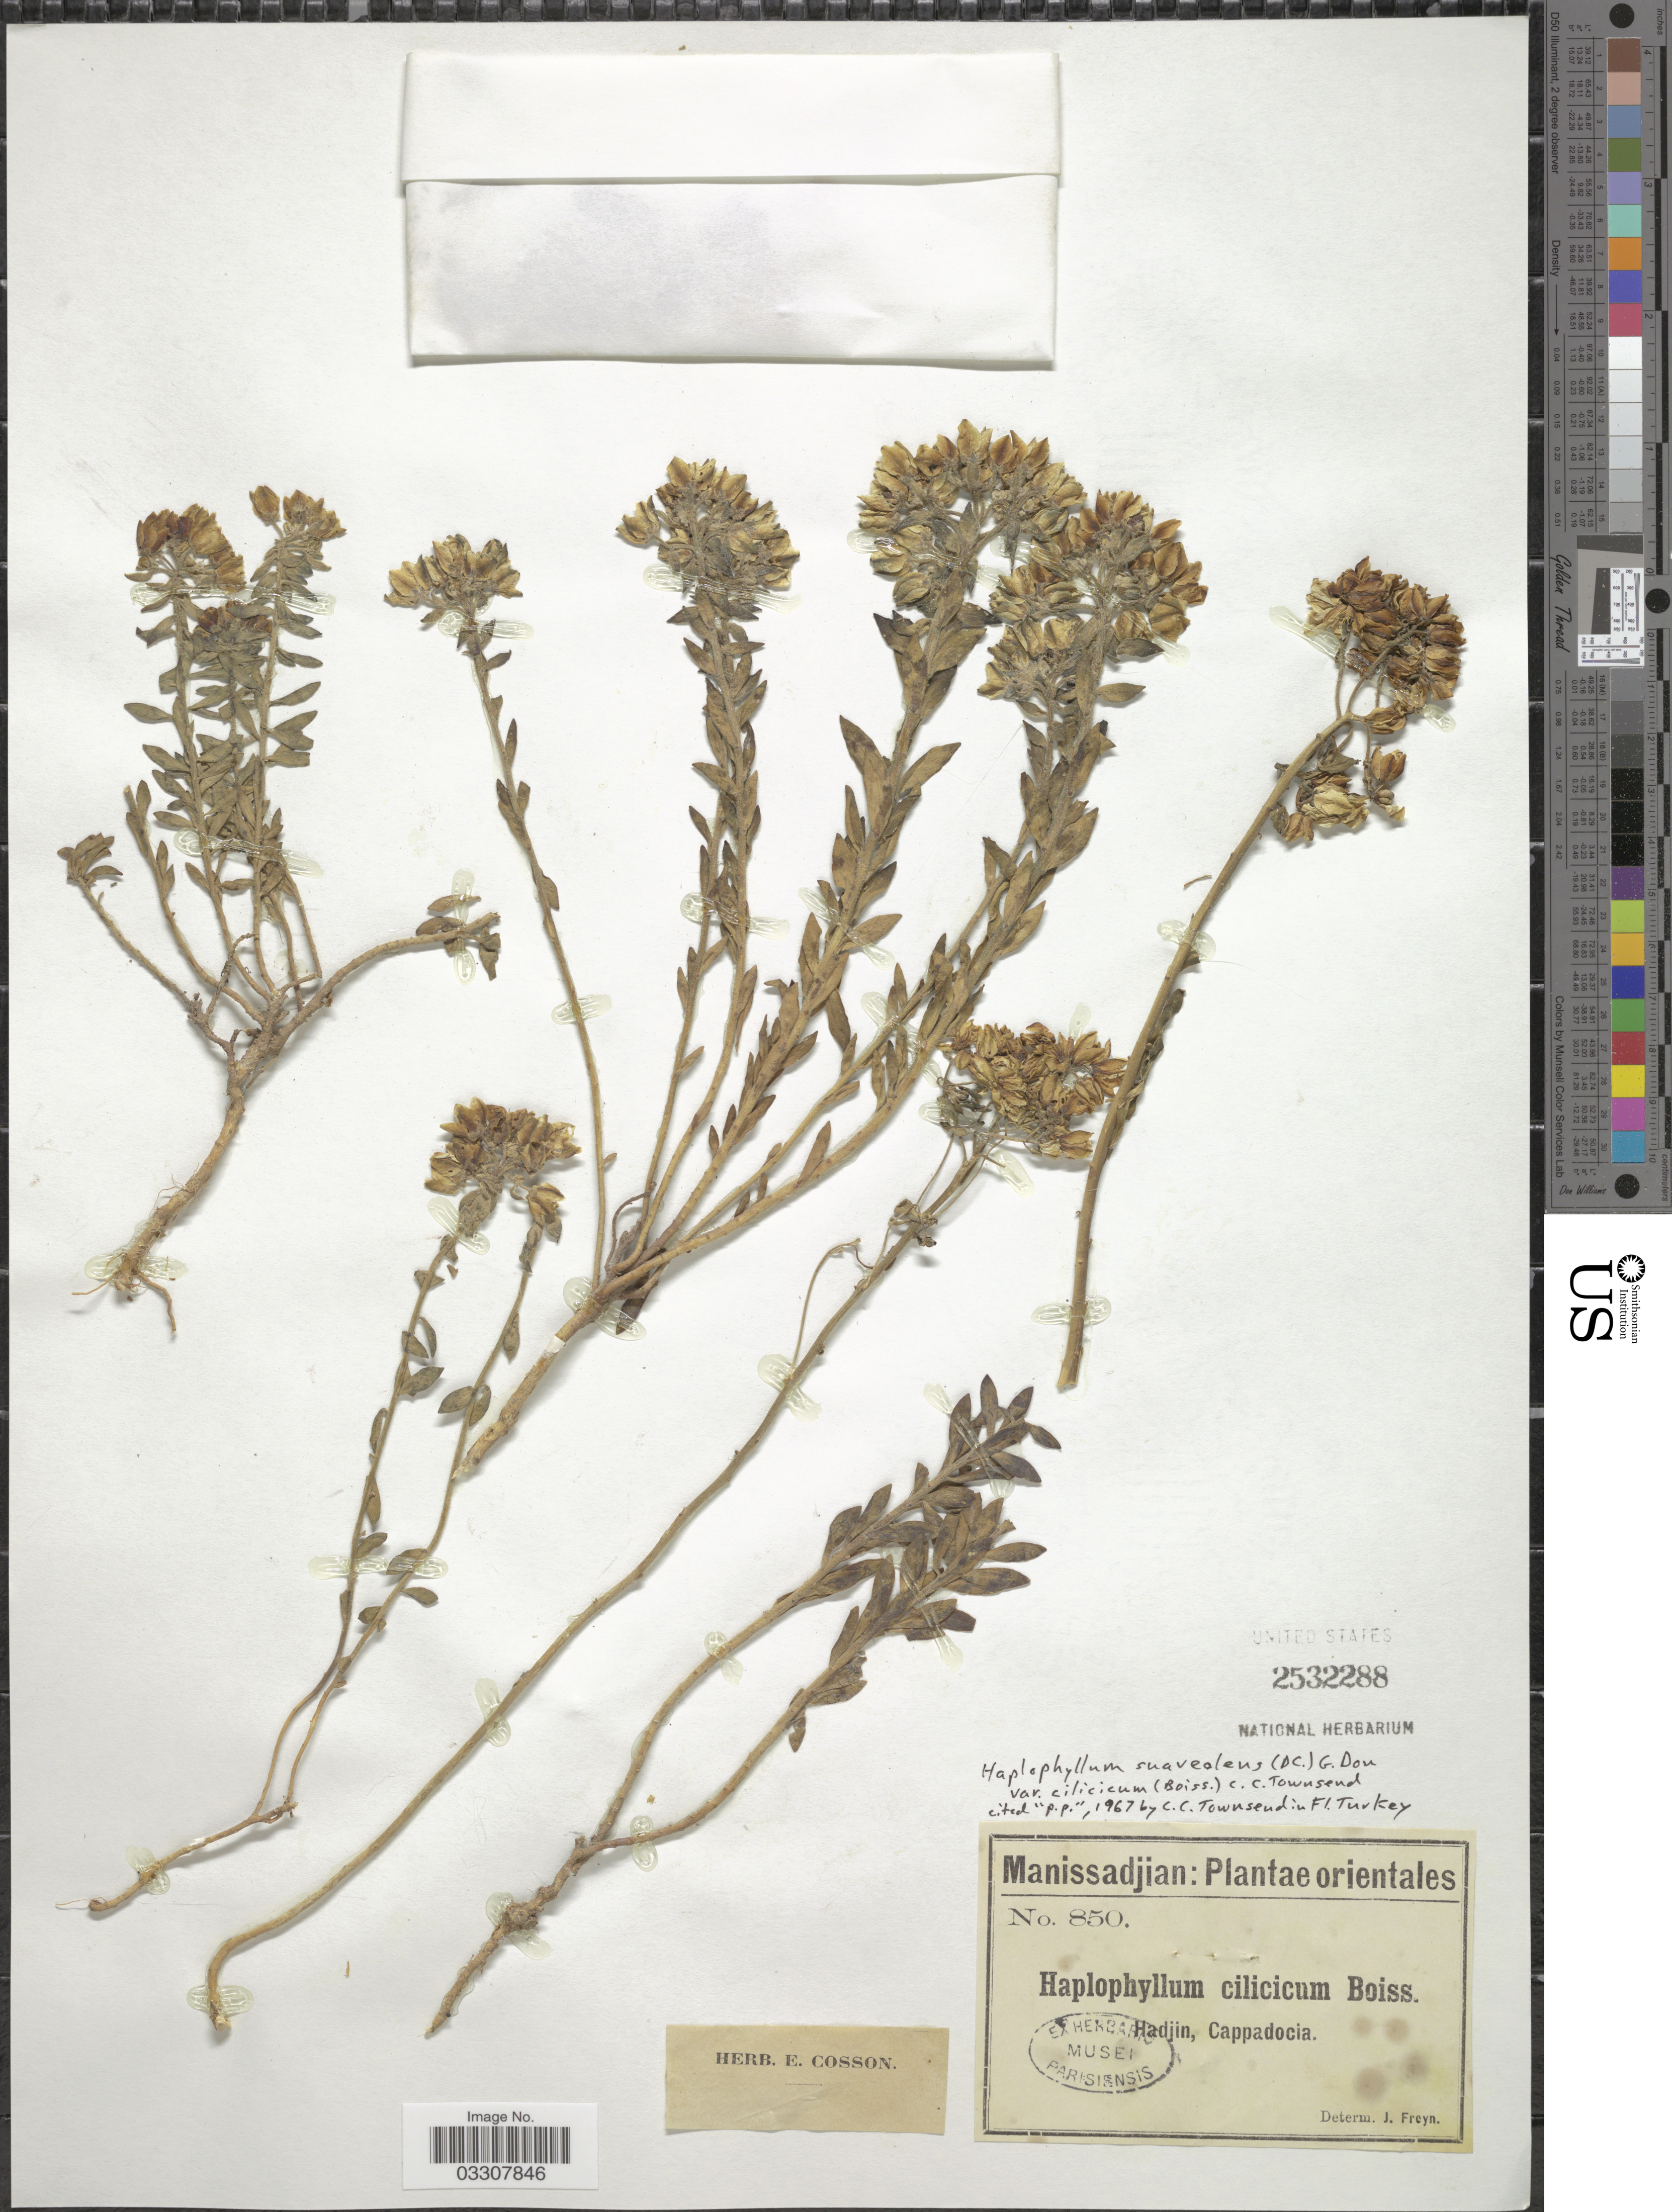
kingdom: Plantae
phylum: Tracheophyta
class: Magnoliopsida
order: Sapindales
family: Rutaceae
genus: Haplophyllum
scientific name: Haplophyllum suaveolens var. cilicicum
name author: (Boiss.) C. C. Towns.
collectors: -. Manissadjian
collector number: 850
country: Turkey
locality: Orientales. Hadjin, Cappadocia.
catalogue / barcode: US 2532288